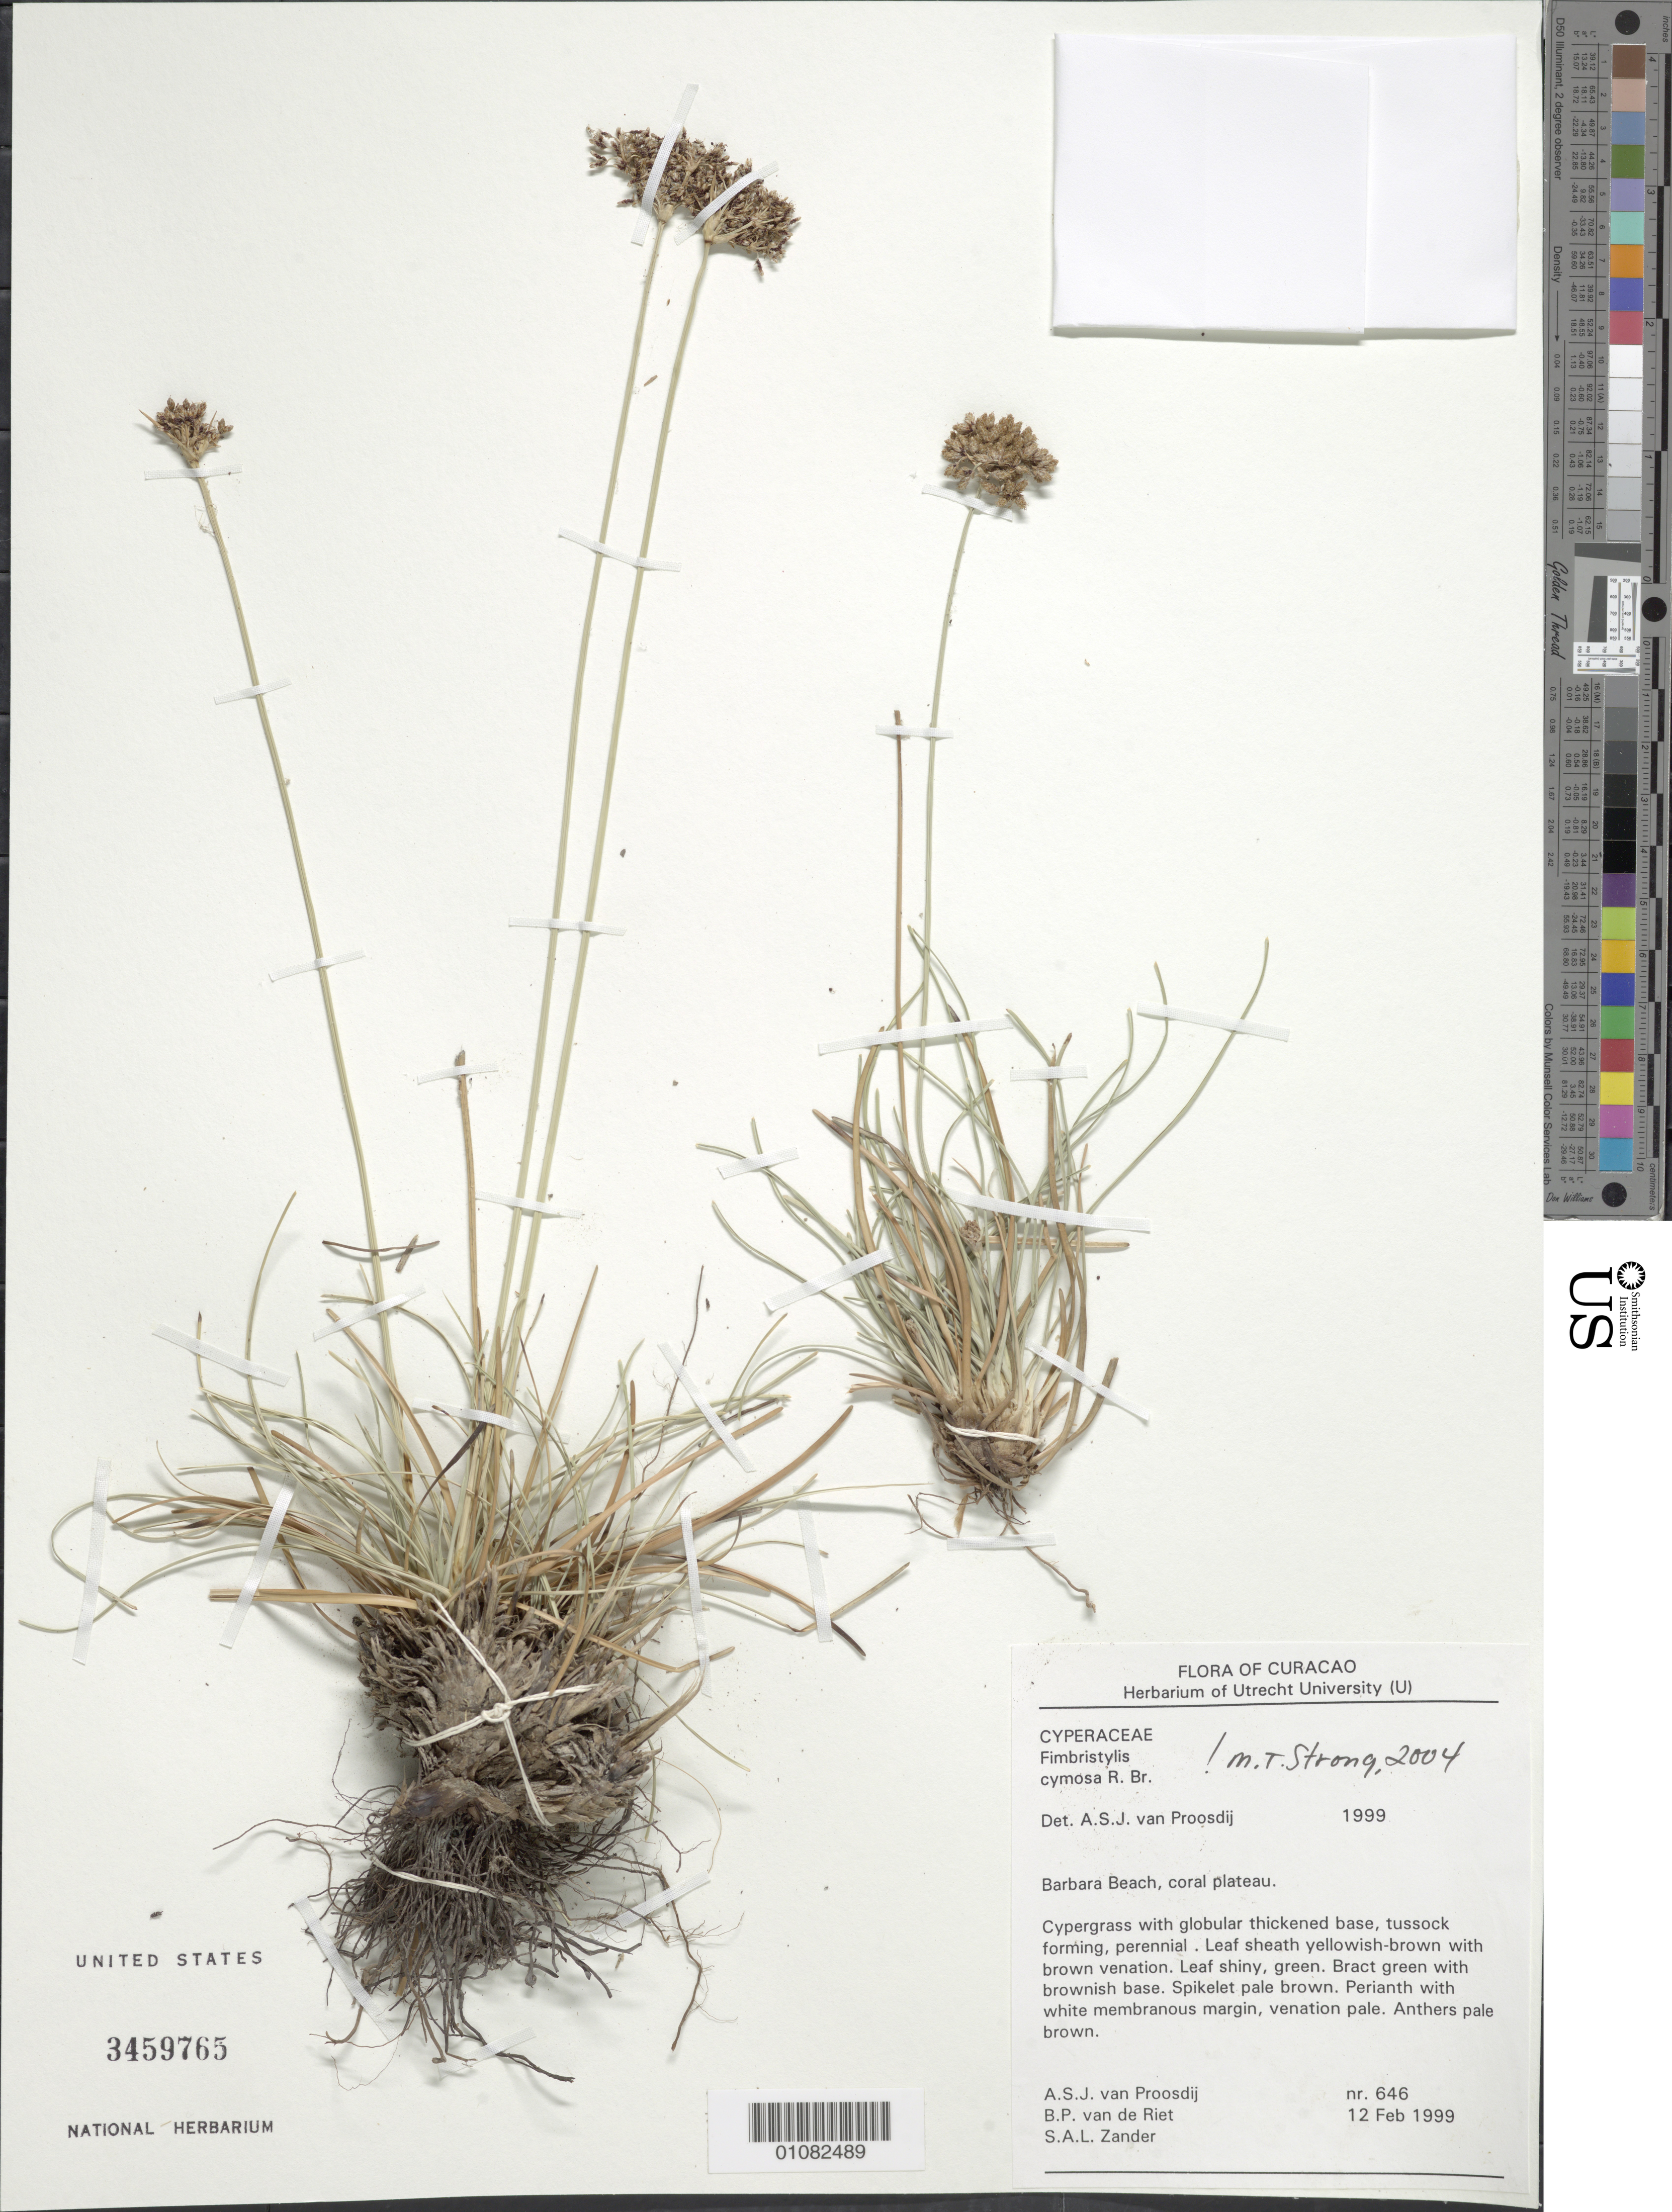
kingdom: Plantae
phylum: Tracheophyta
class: Liliopsida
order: Poales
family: Cyperaceae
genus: Fimbristylis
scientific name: Fimbristylis cymosa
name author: R. Br.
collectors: A. Proosdij, B. Riet & S. Zander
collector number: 646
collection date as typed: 12 Feb 1999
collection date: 1999-02-12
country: Curaçao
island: Curaçao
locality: Barbara Beach, coral plateau.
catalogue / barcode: US 3459765